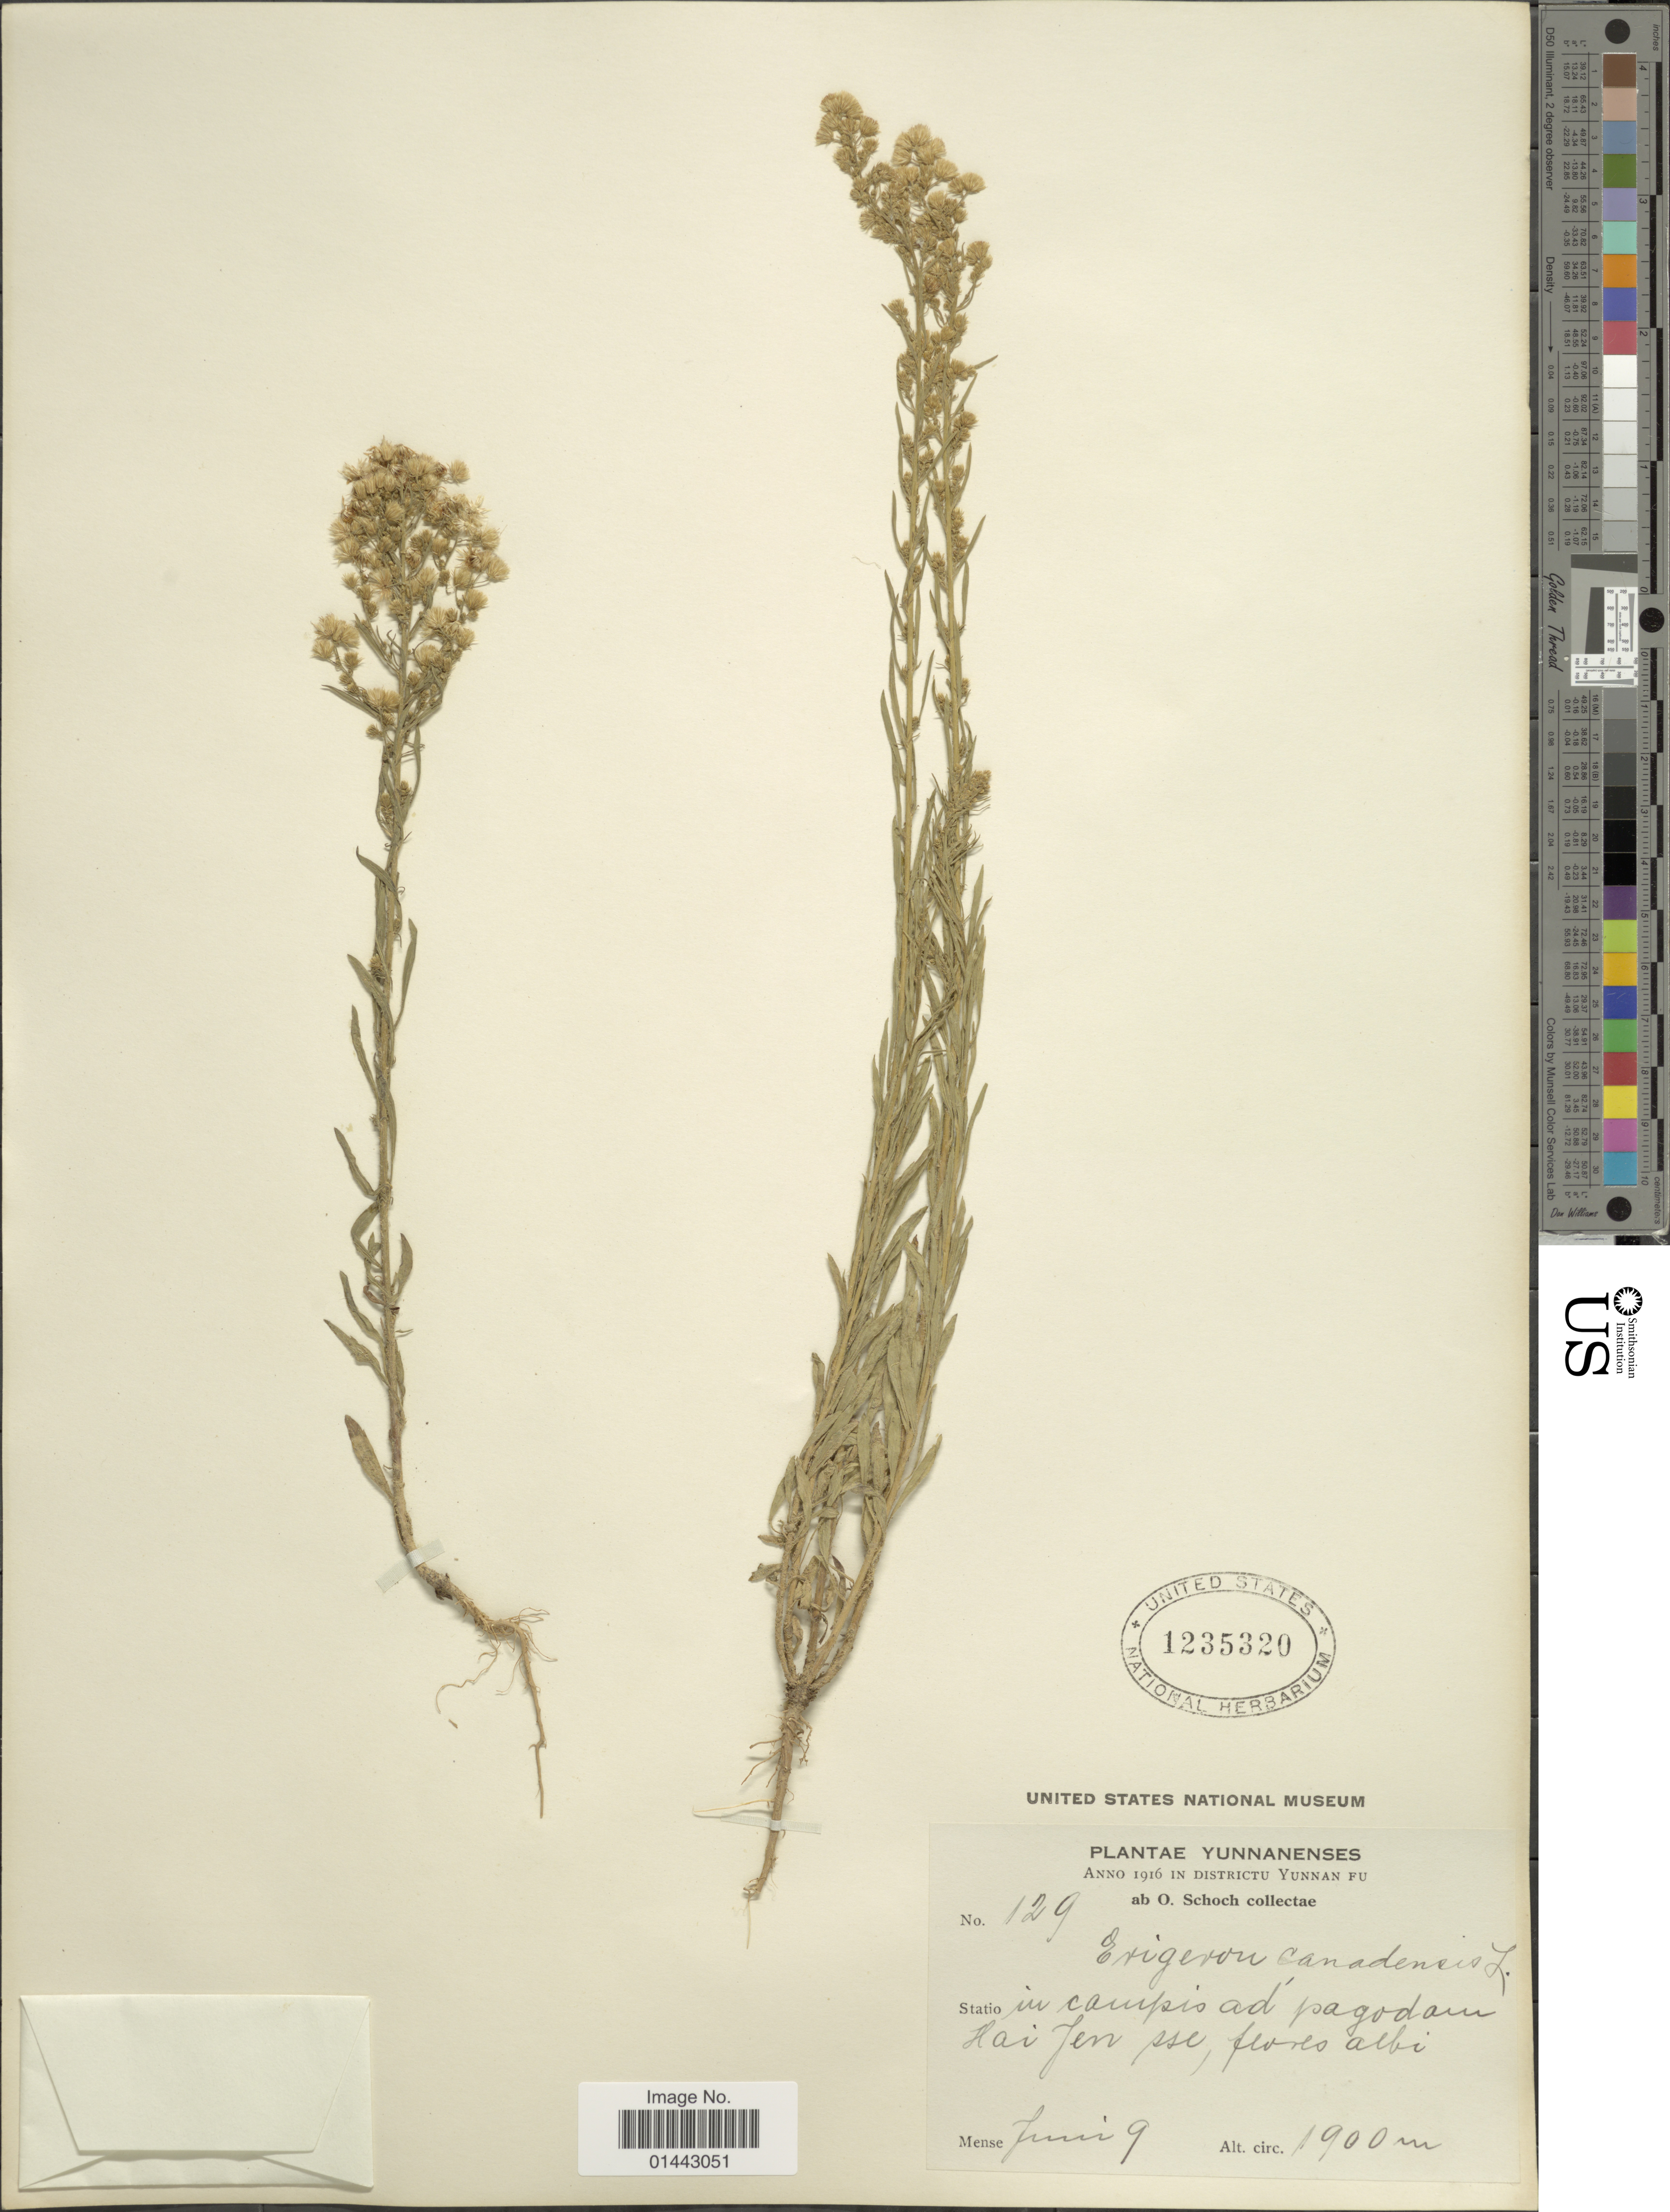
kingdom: Plantae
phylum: Tracheophyta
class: Magnoliopsida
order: Asterales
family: Asteraceae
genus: Erigeron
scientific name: Erigeron canadensis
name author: L.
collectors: O. Schoch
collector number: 129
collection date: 1916-06-09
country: China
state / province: Yunnan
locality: District Yunnan Fu, in campis ad pagodam Hai Jen zse, fevres albi. [interpreted]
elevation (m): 1900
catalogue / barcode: US 1235320